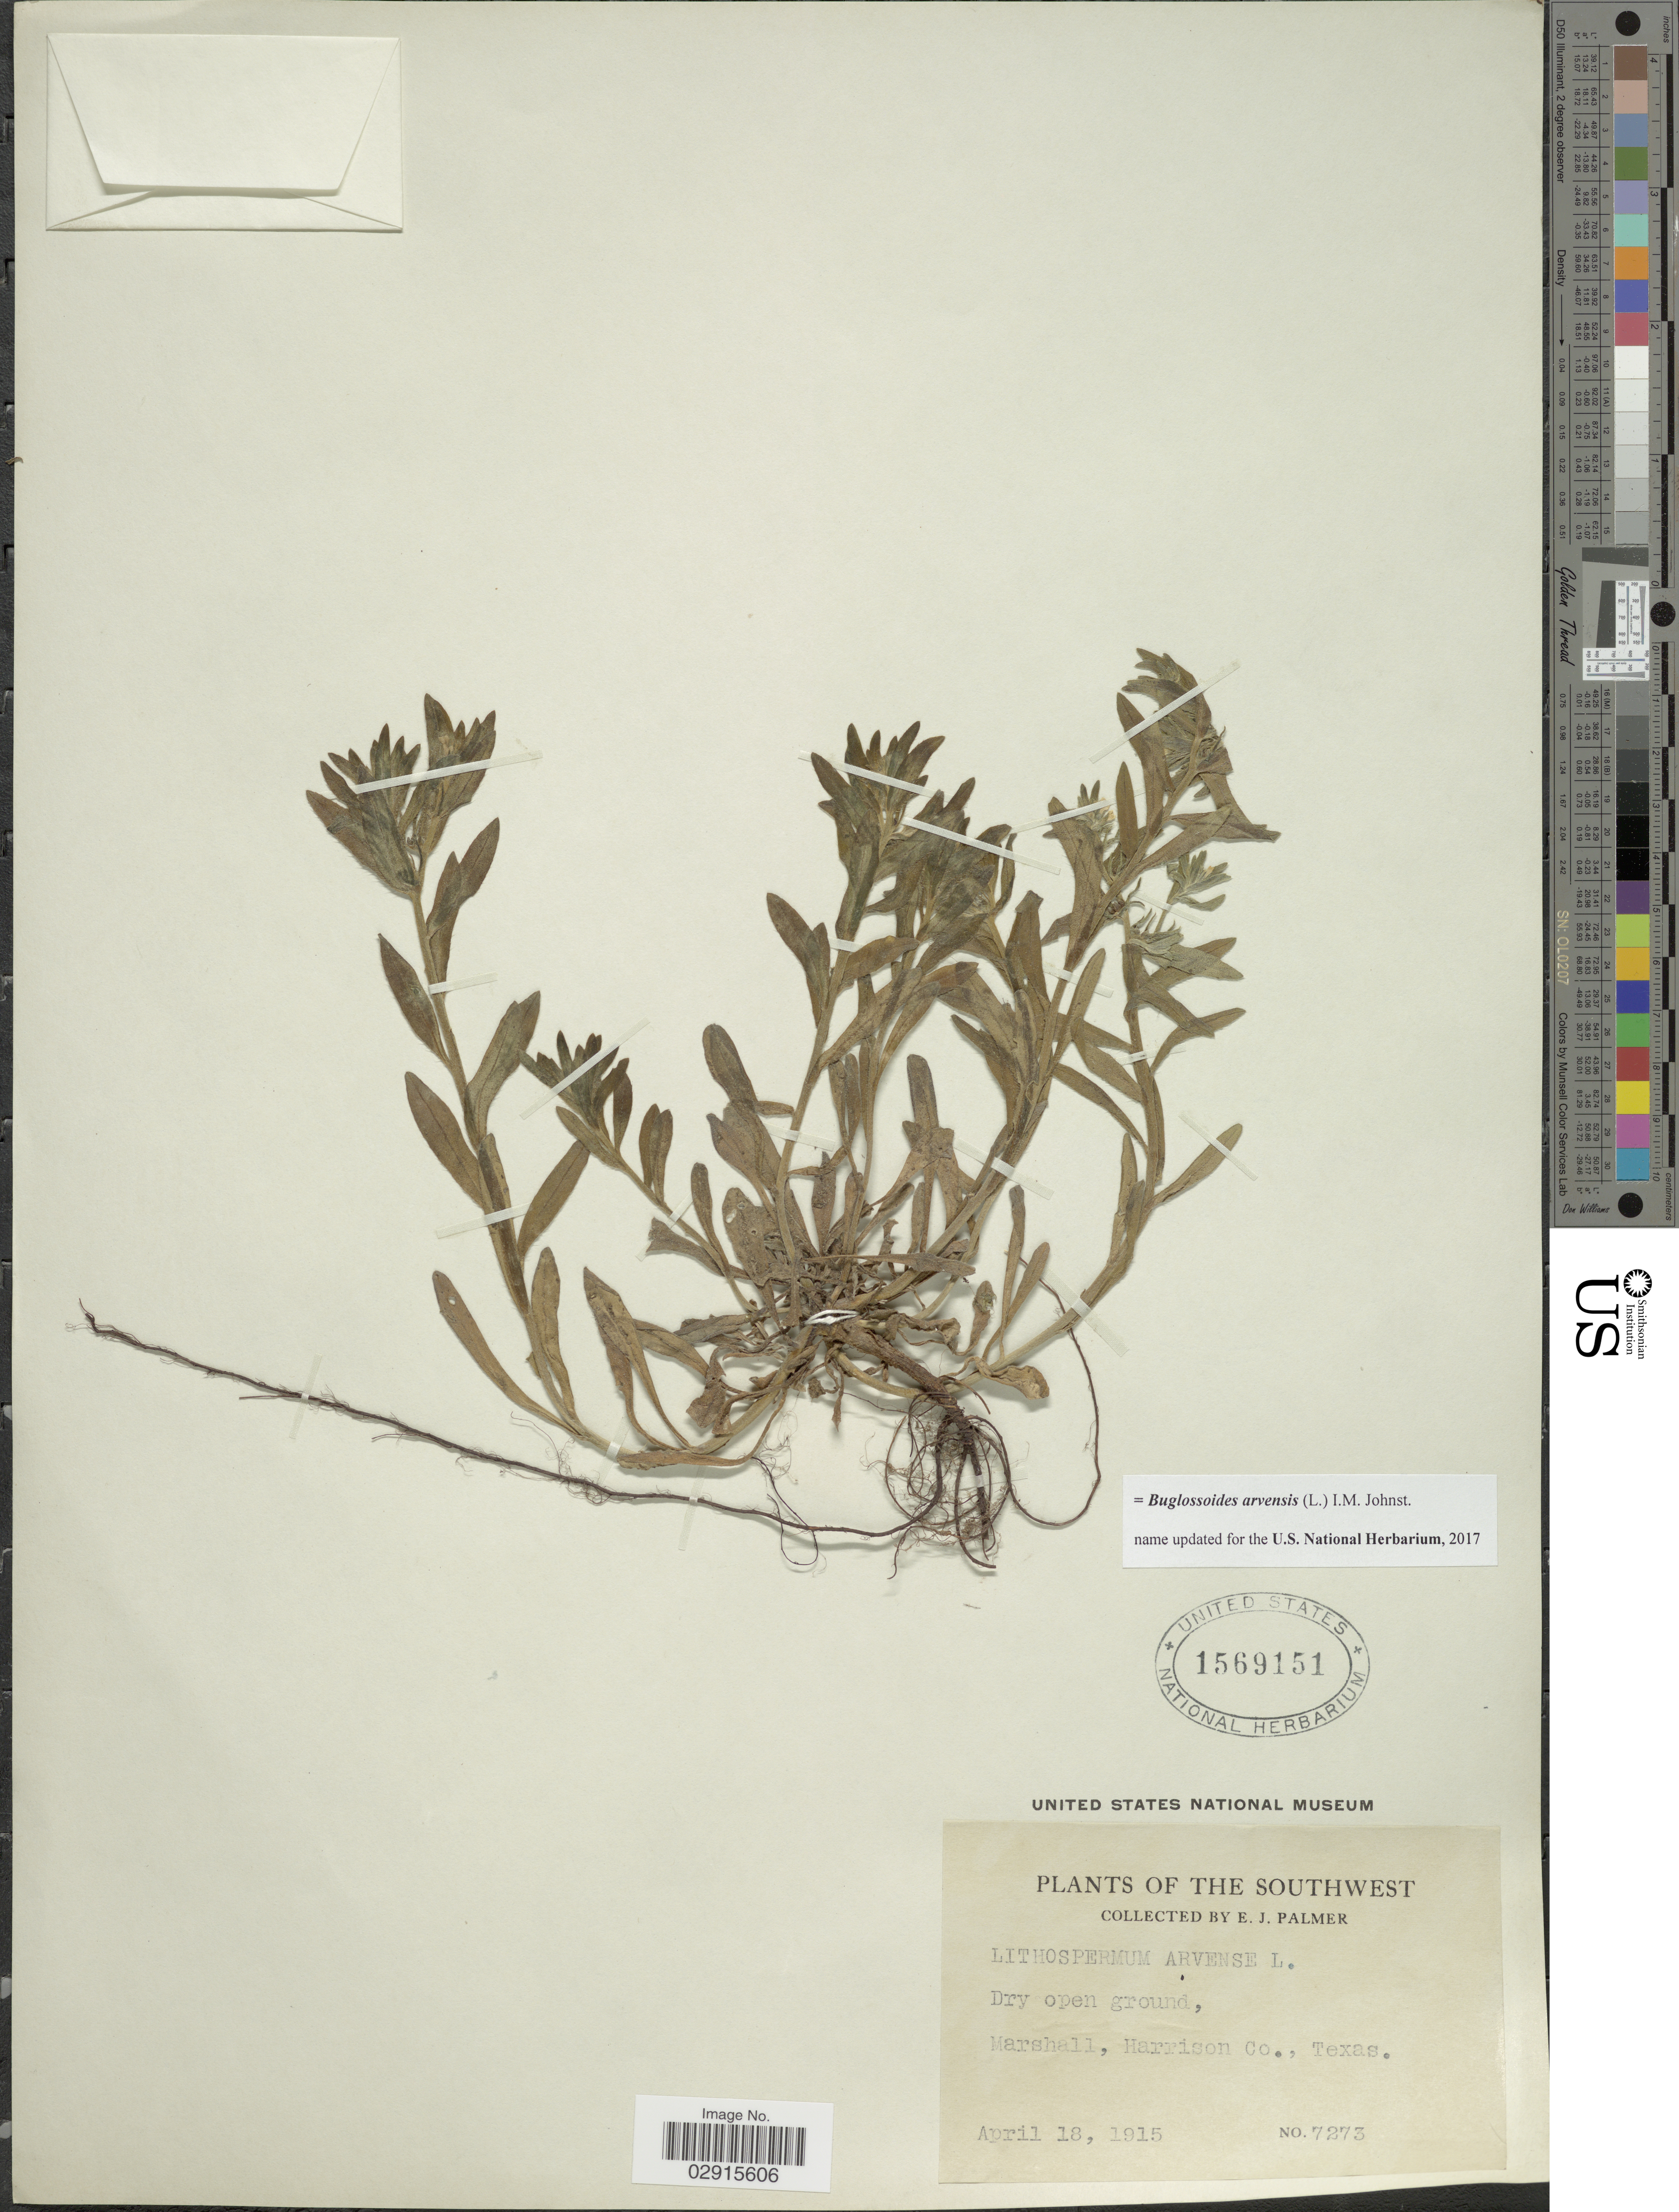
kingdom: Plantae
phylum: Tracheophyta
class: Magnoliopsida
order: Boraginales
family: Boraginaceae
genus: Buglossoides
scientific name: Buglossoides arvensis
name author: (L.) I.M. Johnst.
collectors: E. J. Palmer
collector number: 7273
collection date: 1915-04-18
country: United States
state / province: Texas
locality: The Southwest, Marshall, Harrison Co.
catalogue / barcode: US 1569151